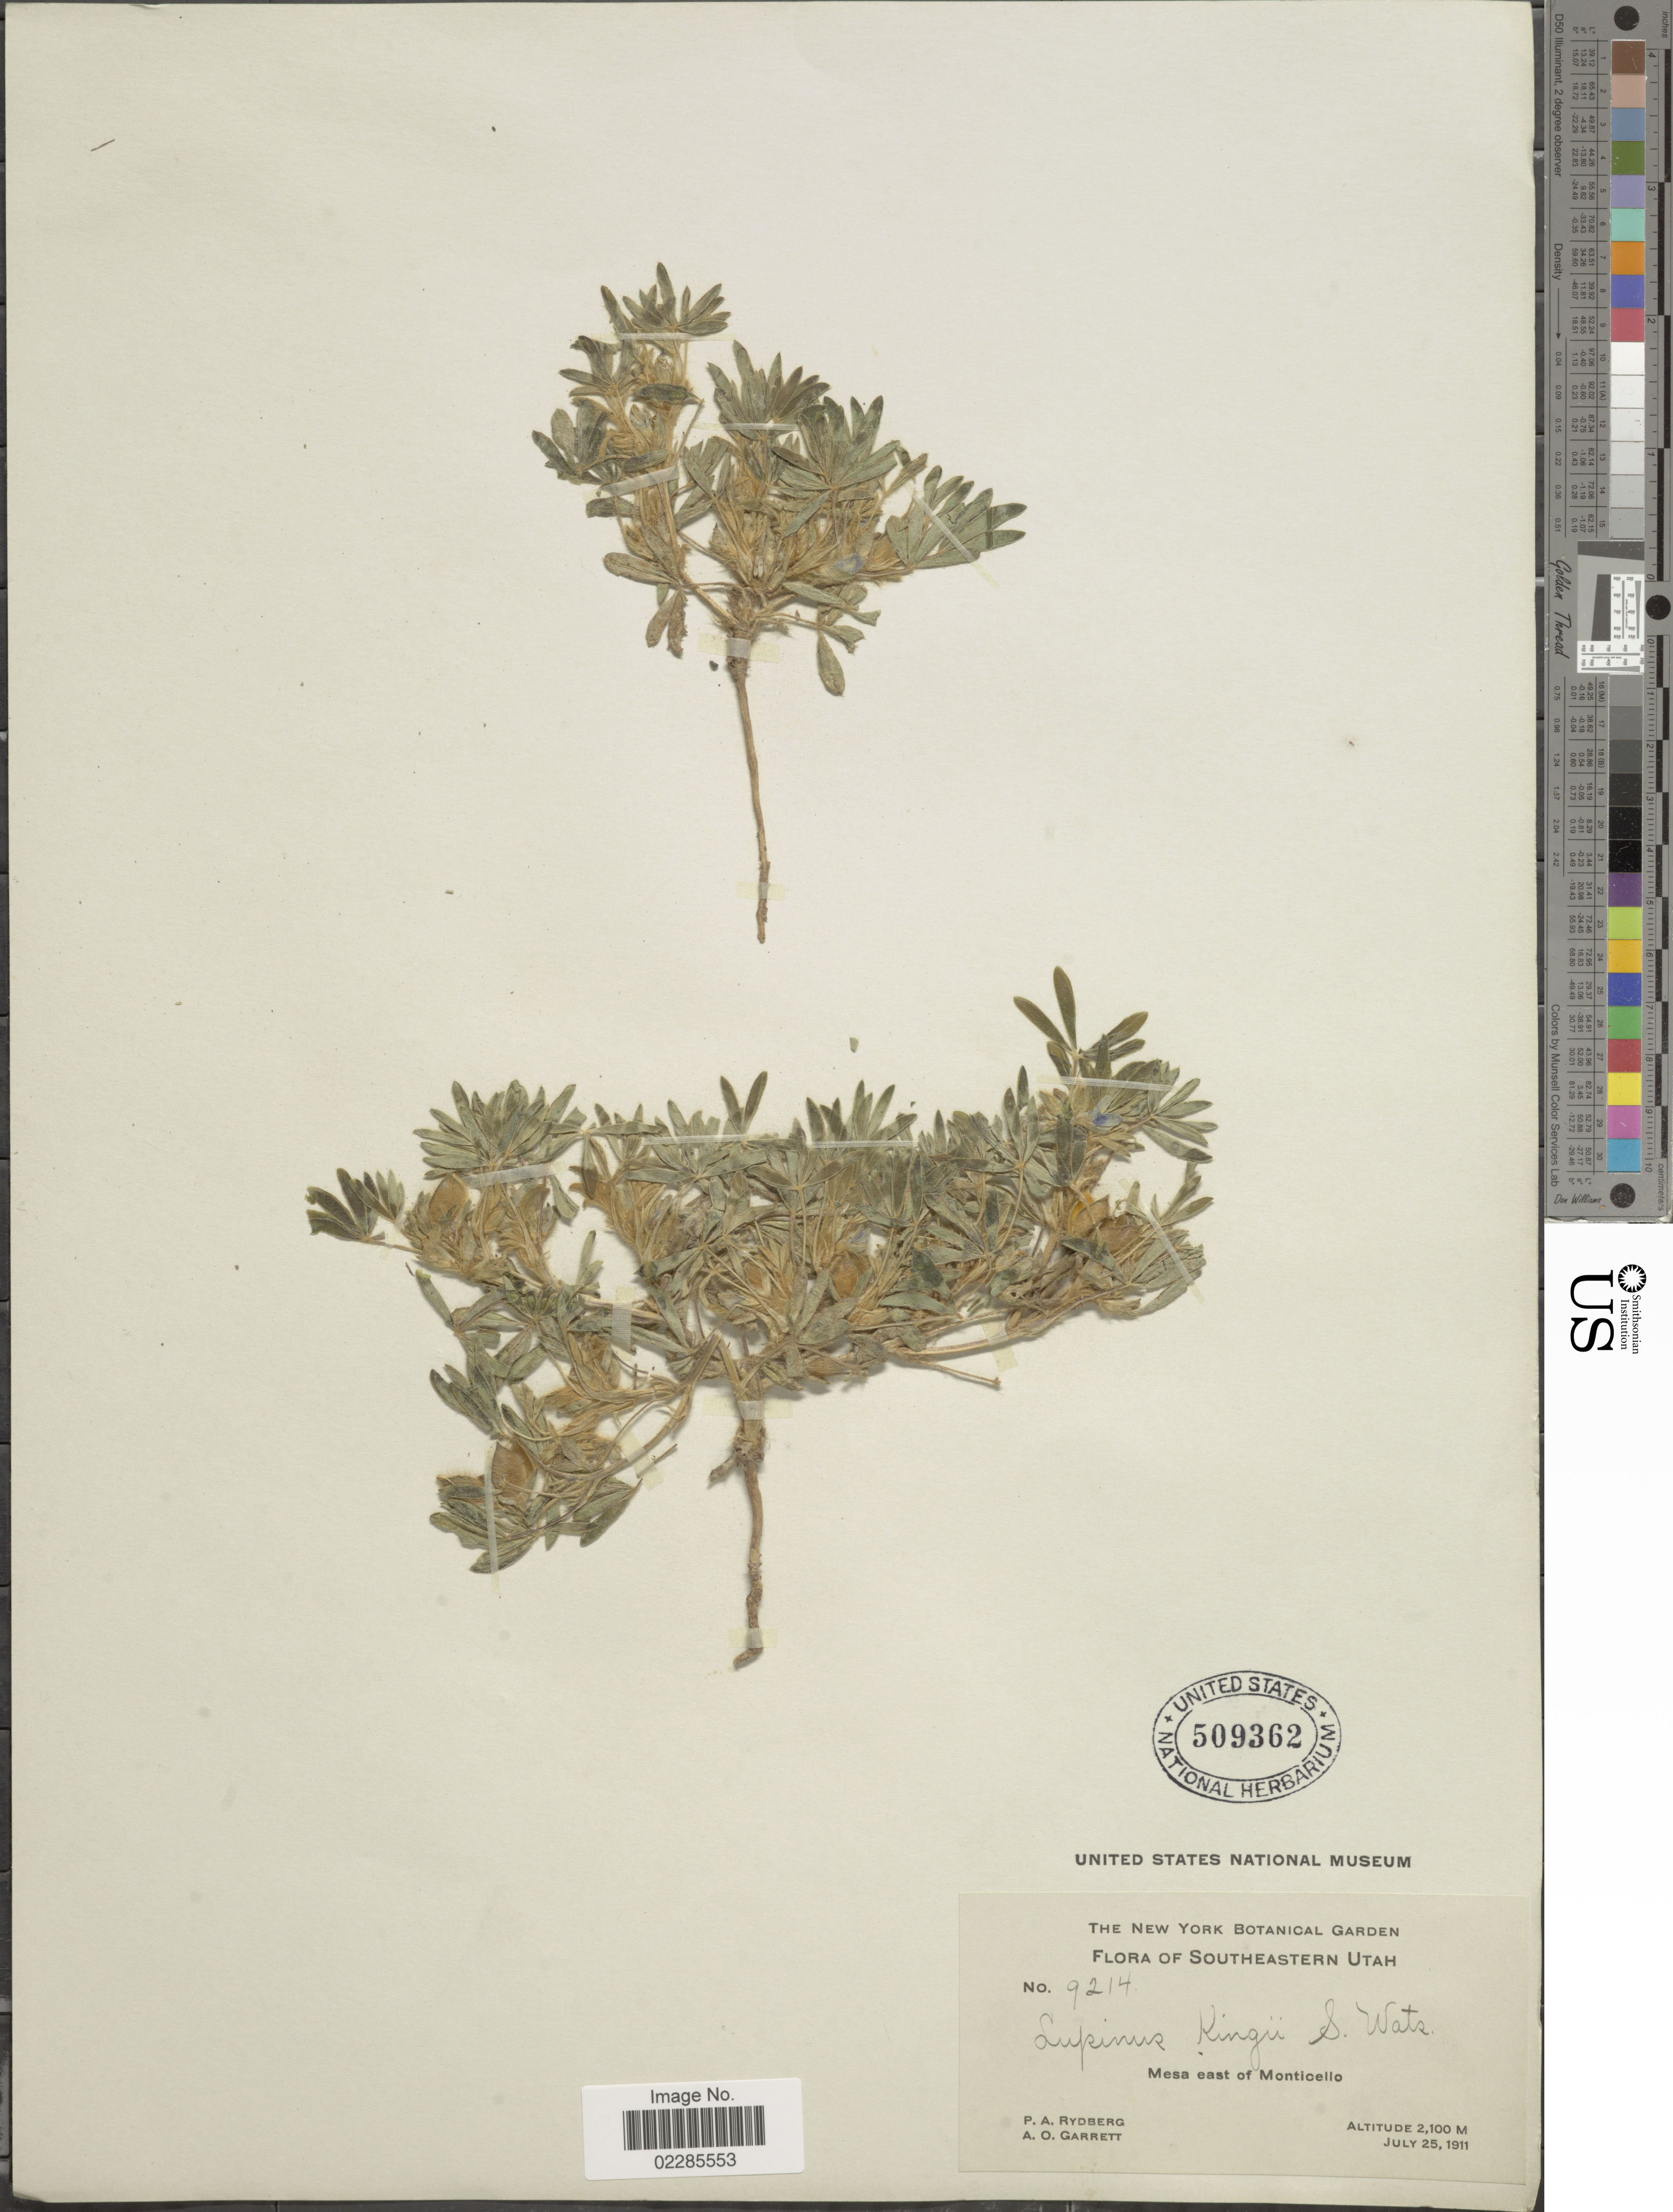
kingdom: Plantae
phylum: Tracheophyta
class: Magnoliopsida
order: Fabales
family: Fabaceae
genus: Lupinus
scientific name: Lupinus kingii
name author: S. Watson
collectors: P. A. Rydberg & A. O. Garrett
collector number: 9214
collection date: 1911-07-25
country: United States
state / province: Utah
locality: Southeastern Utah, Mesa east of Monticello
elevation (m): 2100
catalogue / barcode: US 509362